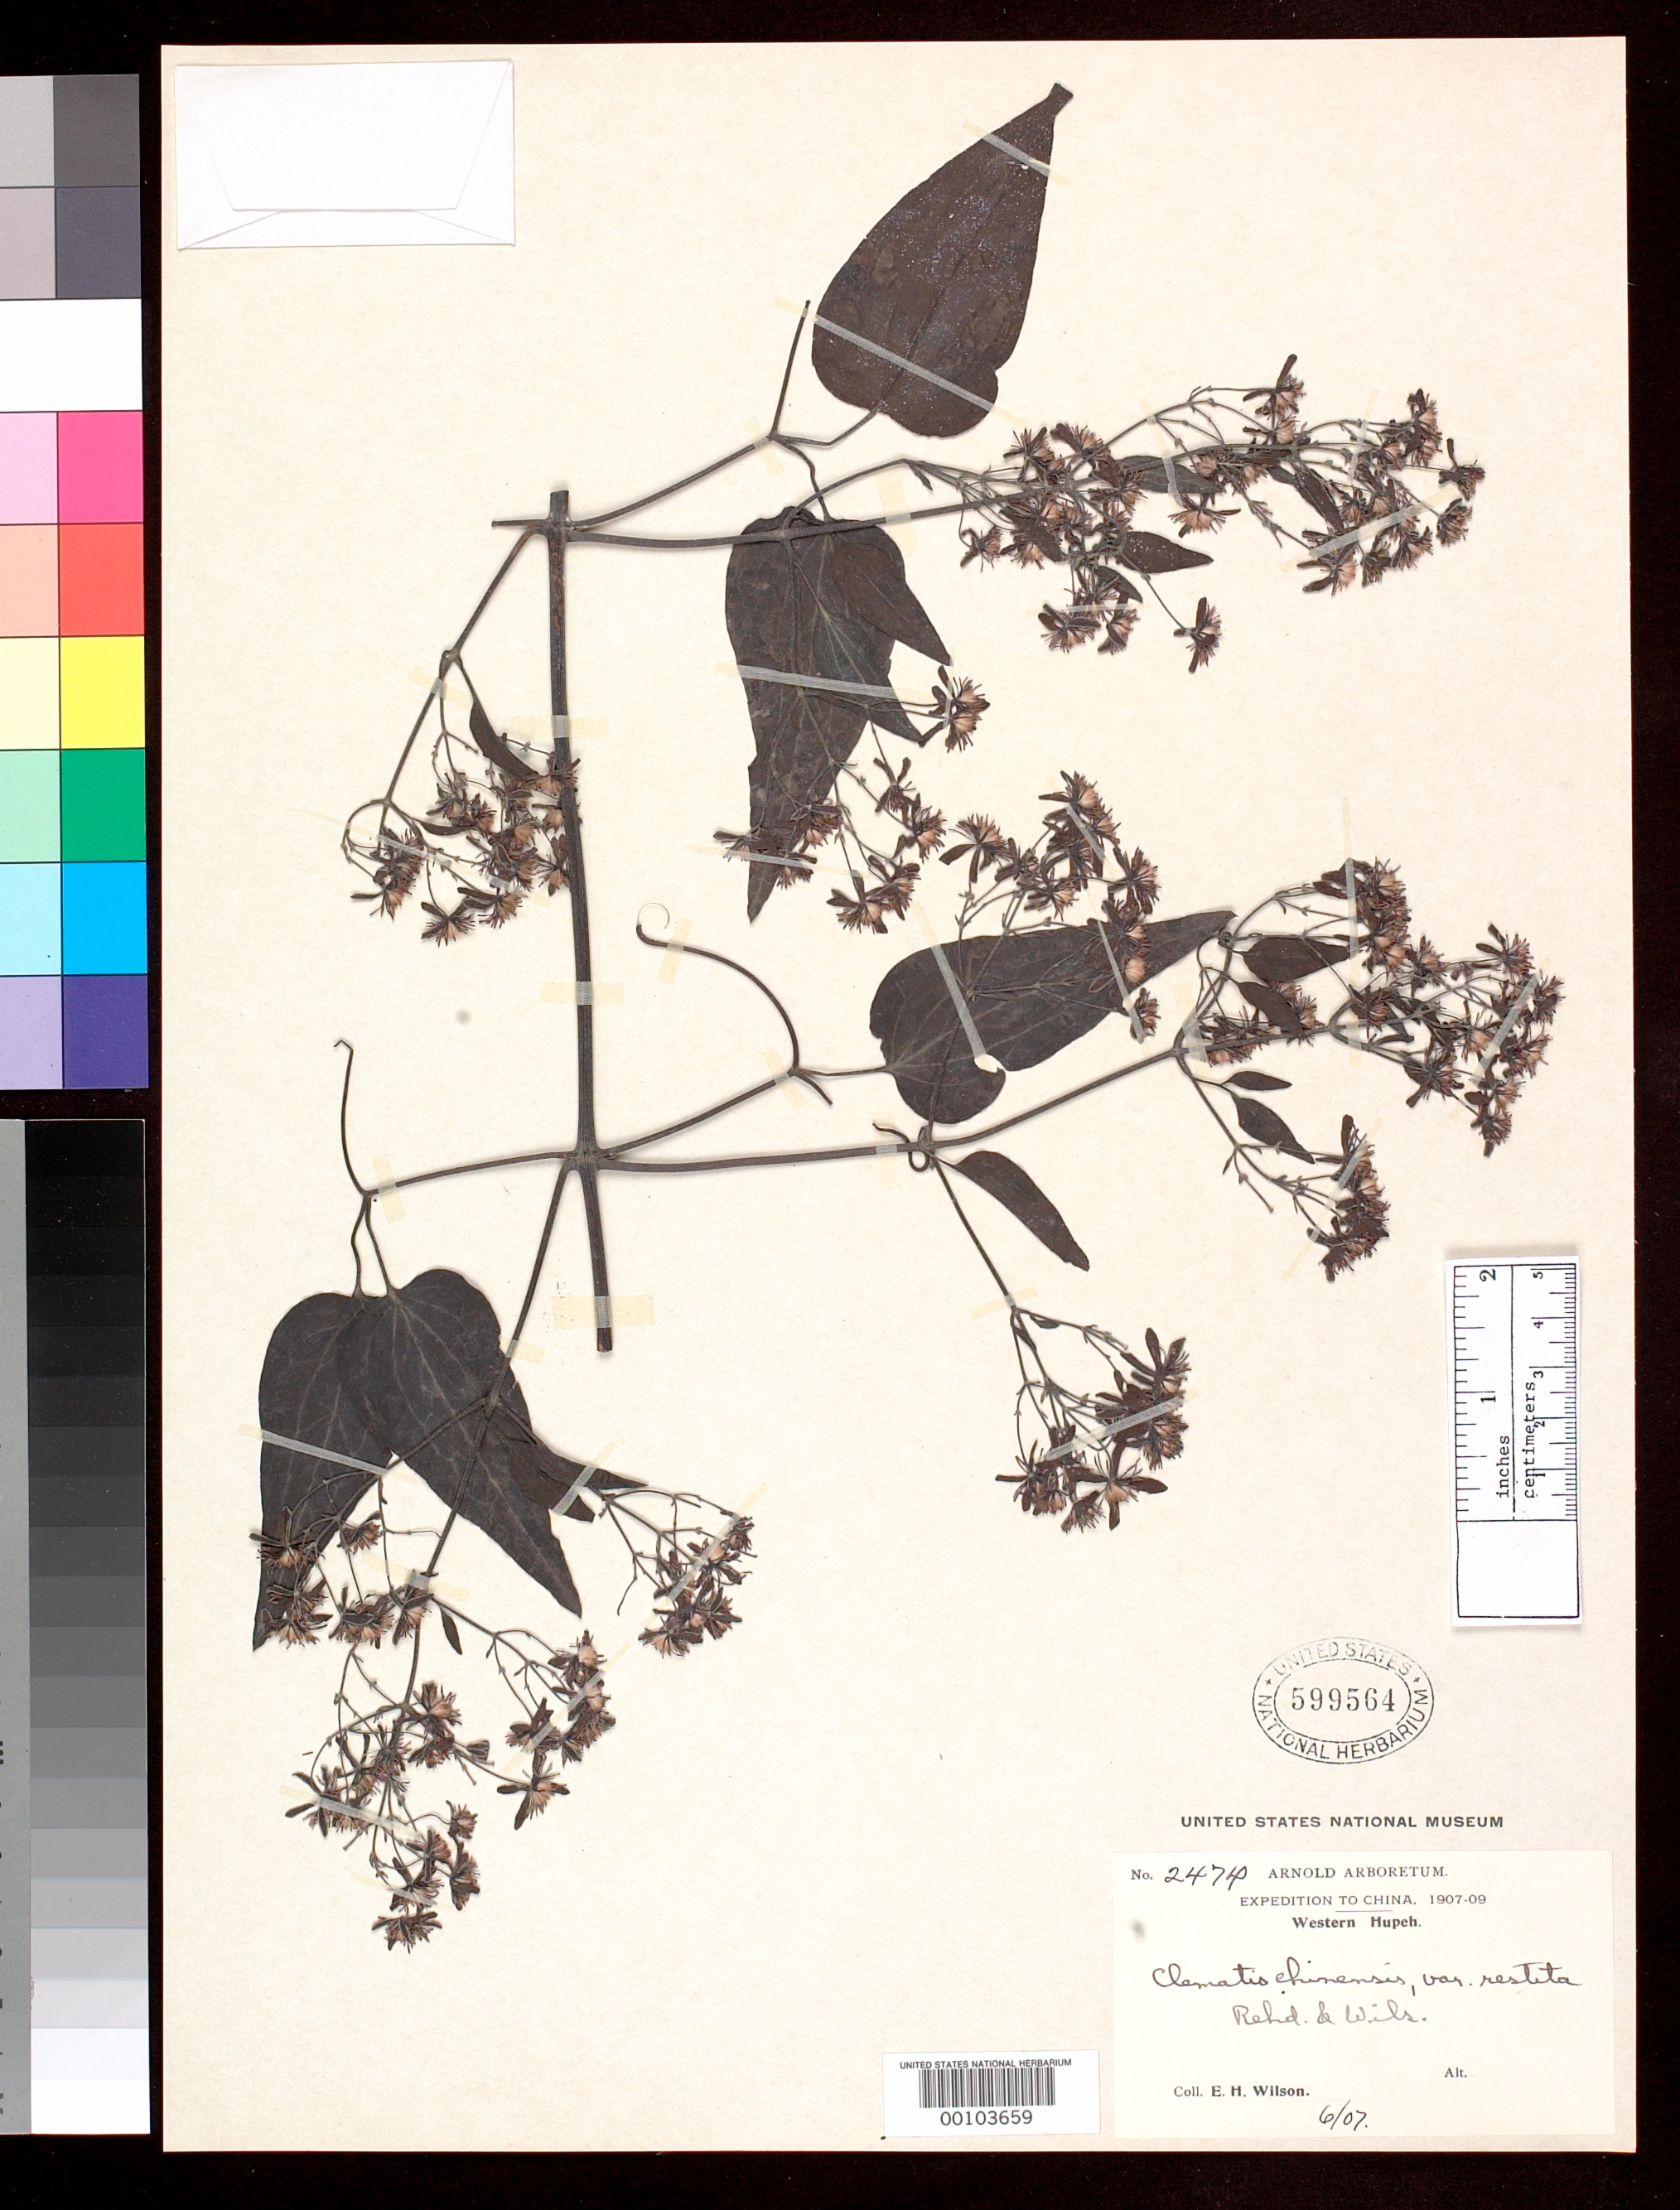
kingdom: Plantae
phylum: Tracheophyta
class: Magnoliopsida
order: Ranunculales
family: Ranunculaceae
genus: Clematis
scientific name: Clematis chinensis f. vestita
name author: Rehder & E.H. Wilson in Sarg.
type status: Type Fragment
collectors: E. H. Wilson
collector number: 2474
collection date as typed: Jun 1907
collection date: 1907-06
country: China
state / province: Hubei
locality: Ichang.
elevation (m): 300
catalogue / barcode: US 599564